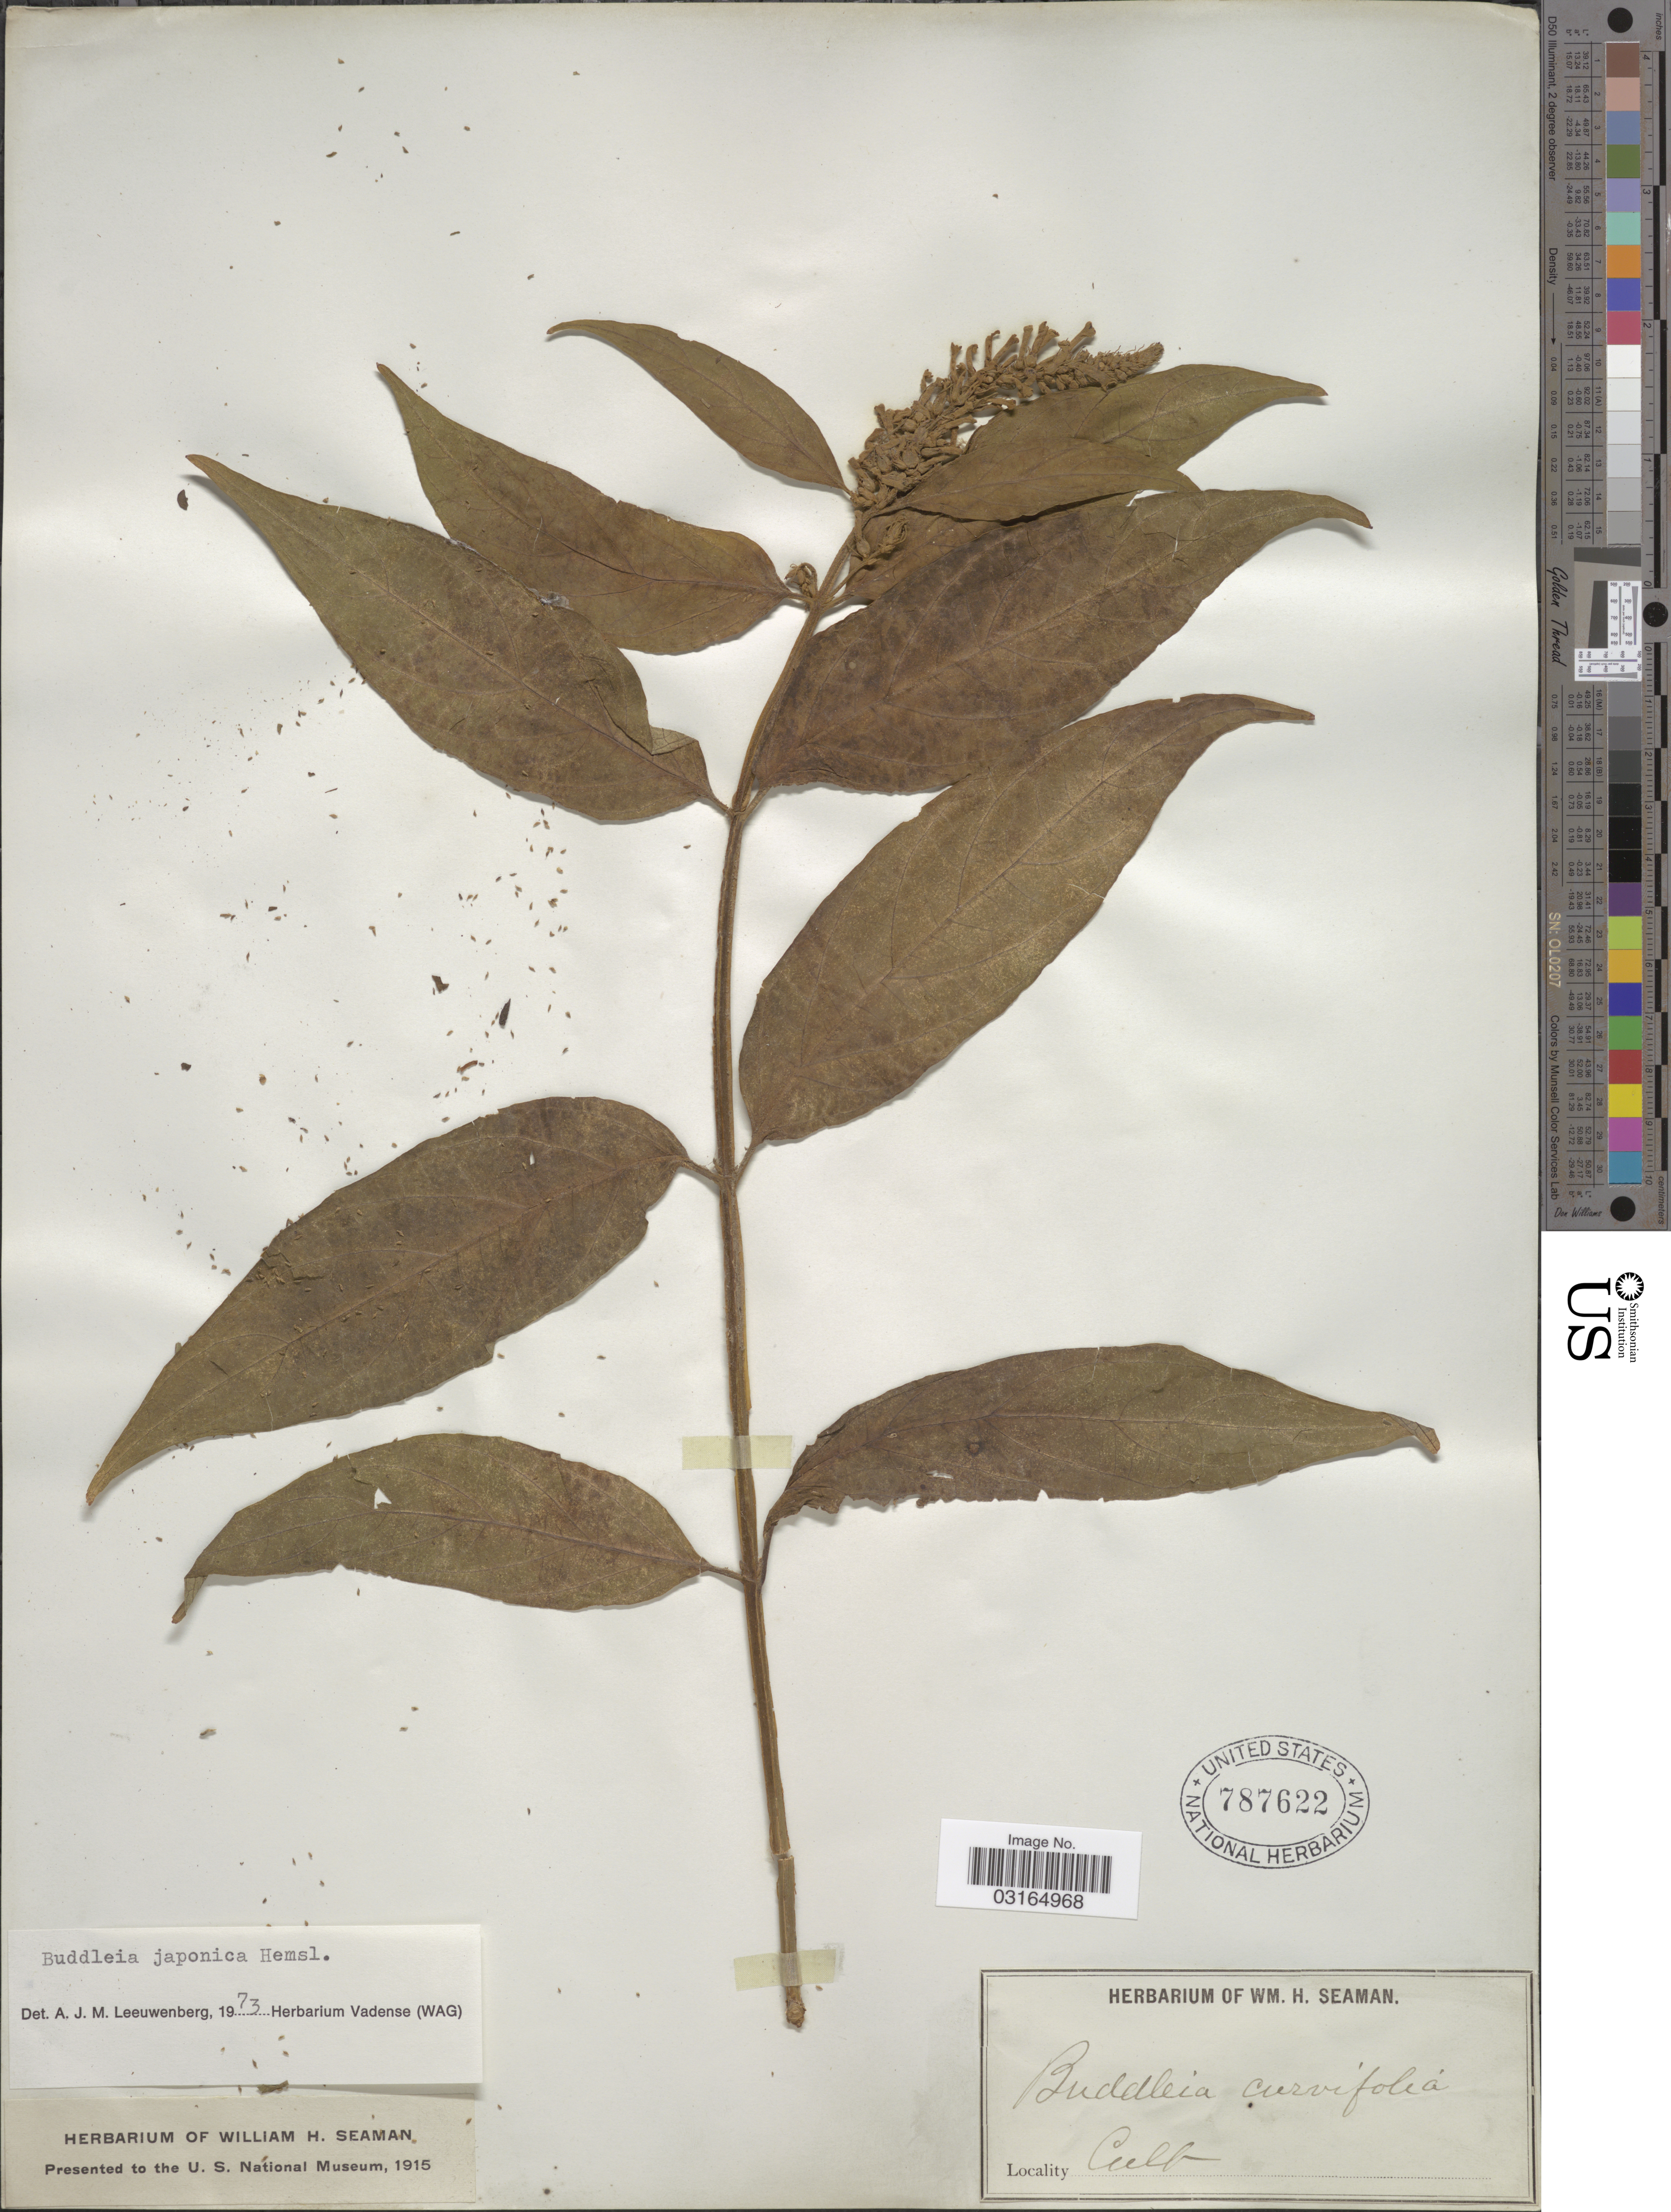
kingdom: Plantae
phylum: Tracheophyta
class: Magnoliopsida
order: Lamiales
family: Scrophulariaceae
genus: Buddleja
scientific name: Buddleja japonica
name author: Hemsl.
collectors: Ex herb. W. H. Seaman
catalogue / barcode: US 787622